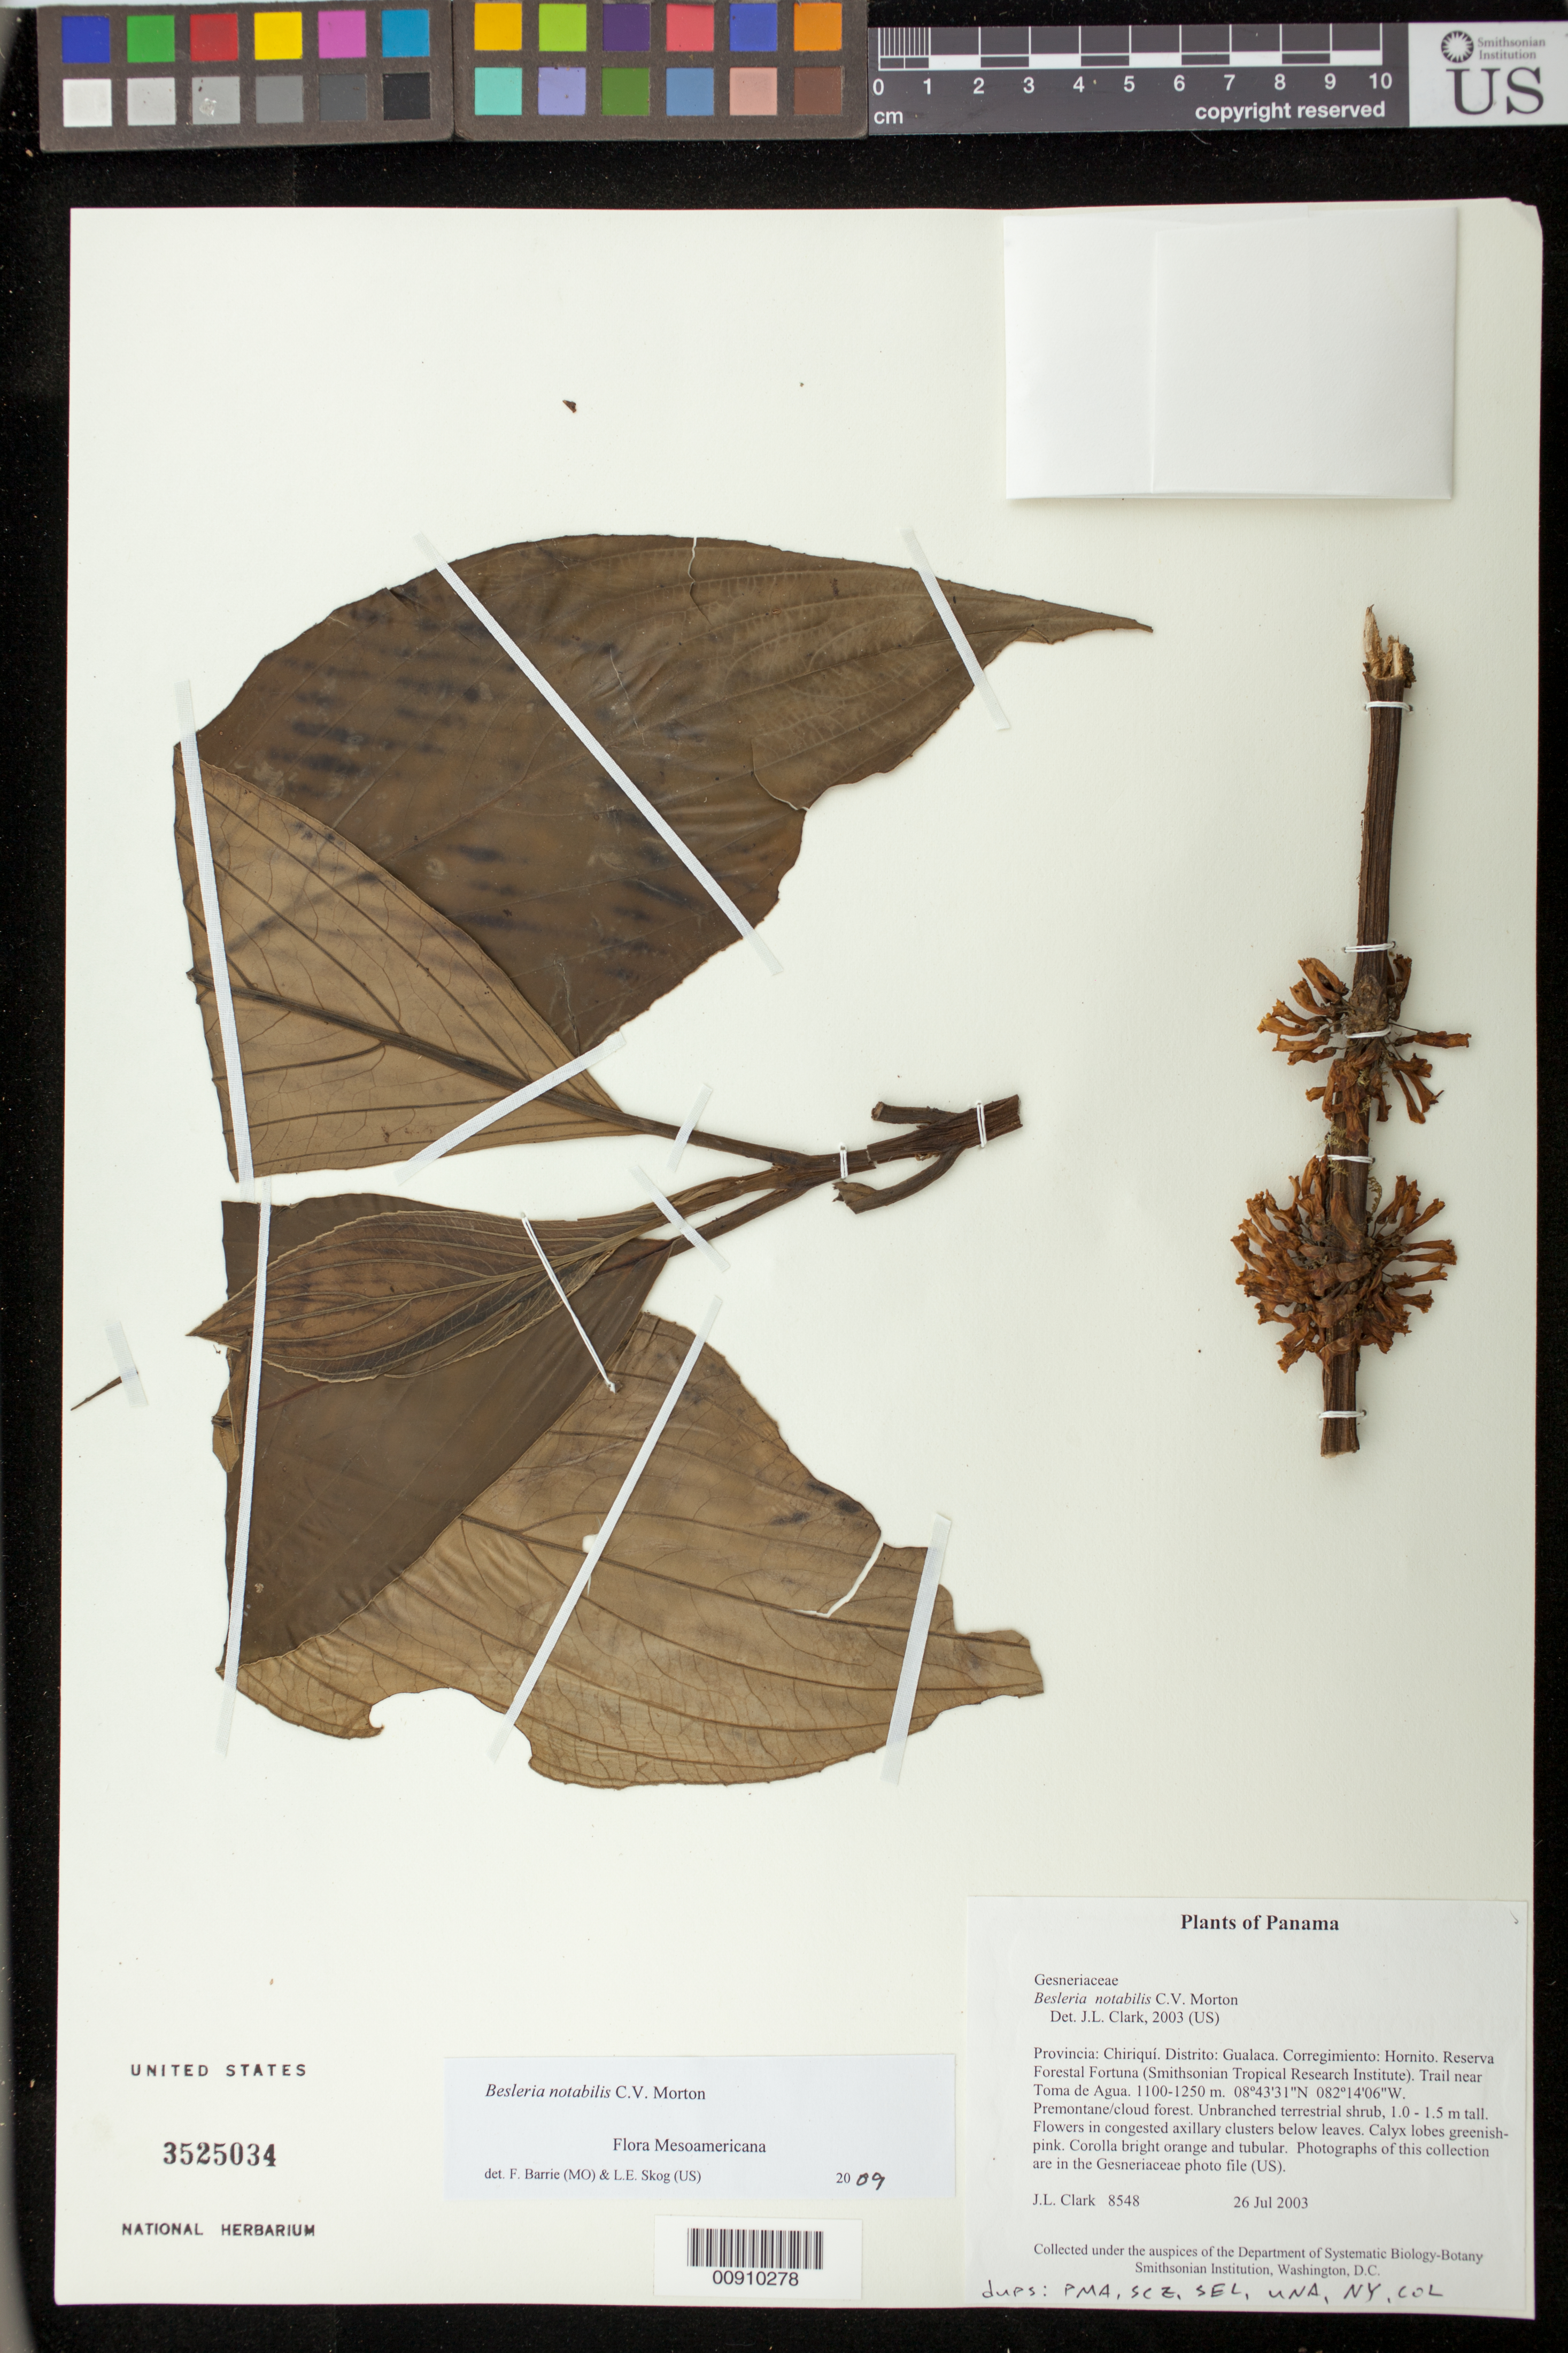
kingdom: Plantae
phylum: Tracheophyta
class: Magnoliopsida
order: Lamiales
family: Gesneriaceae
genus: Besleria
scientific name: Besleria notabilis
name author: C.V. Morton in Standl.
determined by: Clark, J. L., (SEL), The Marie Selby Botanical Garden (UNITED STATES)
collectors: J. L. Clark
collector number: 8548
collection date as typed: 26 Jul 2003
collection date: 2003-07-26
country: Panama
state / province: Chiriquí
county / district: Gualaca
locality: Gualaca. Corregimiento: Hornito. Reserva Forestal Fortuna (Smithsonian Tropical Research Institute). Trail near Toma de Agua.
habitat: Premontane/cloud forest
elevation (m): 1100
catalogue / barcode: US 3525034